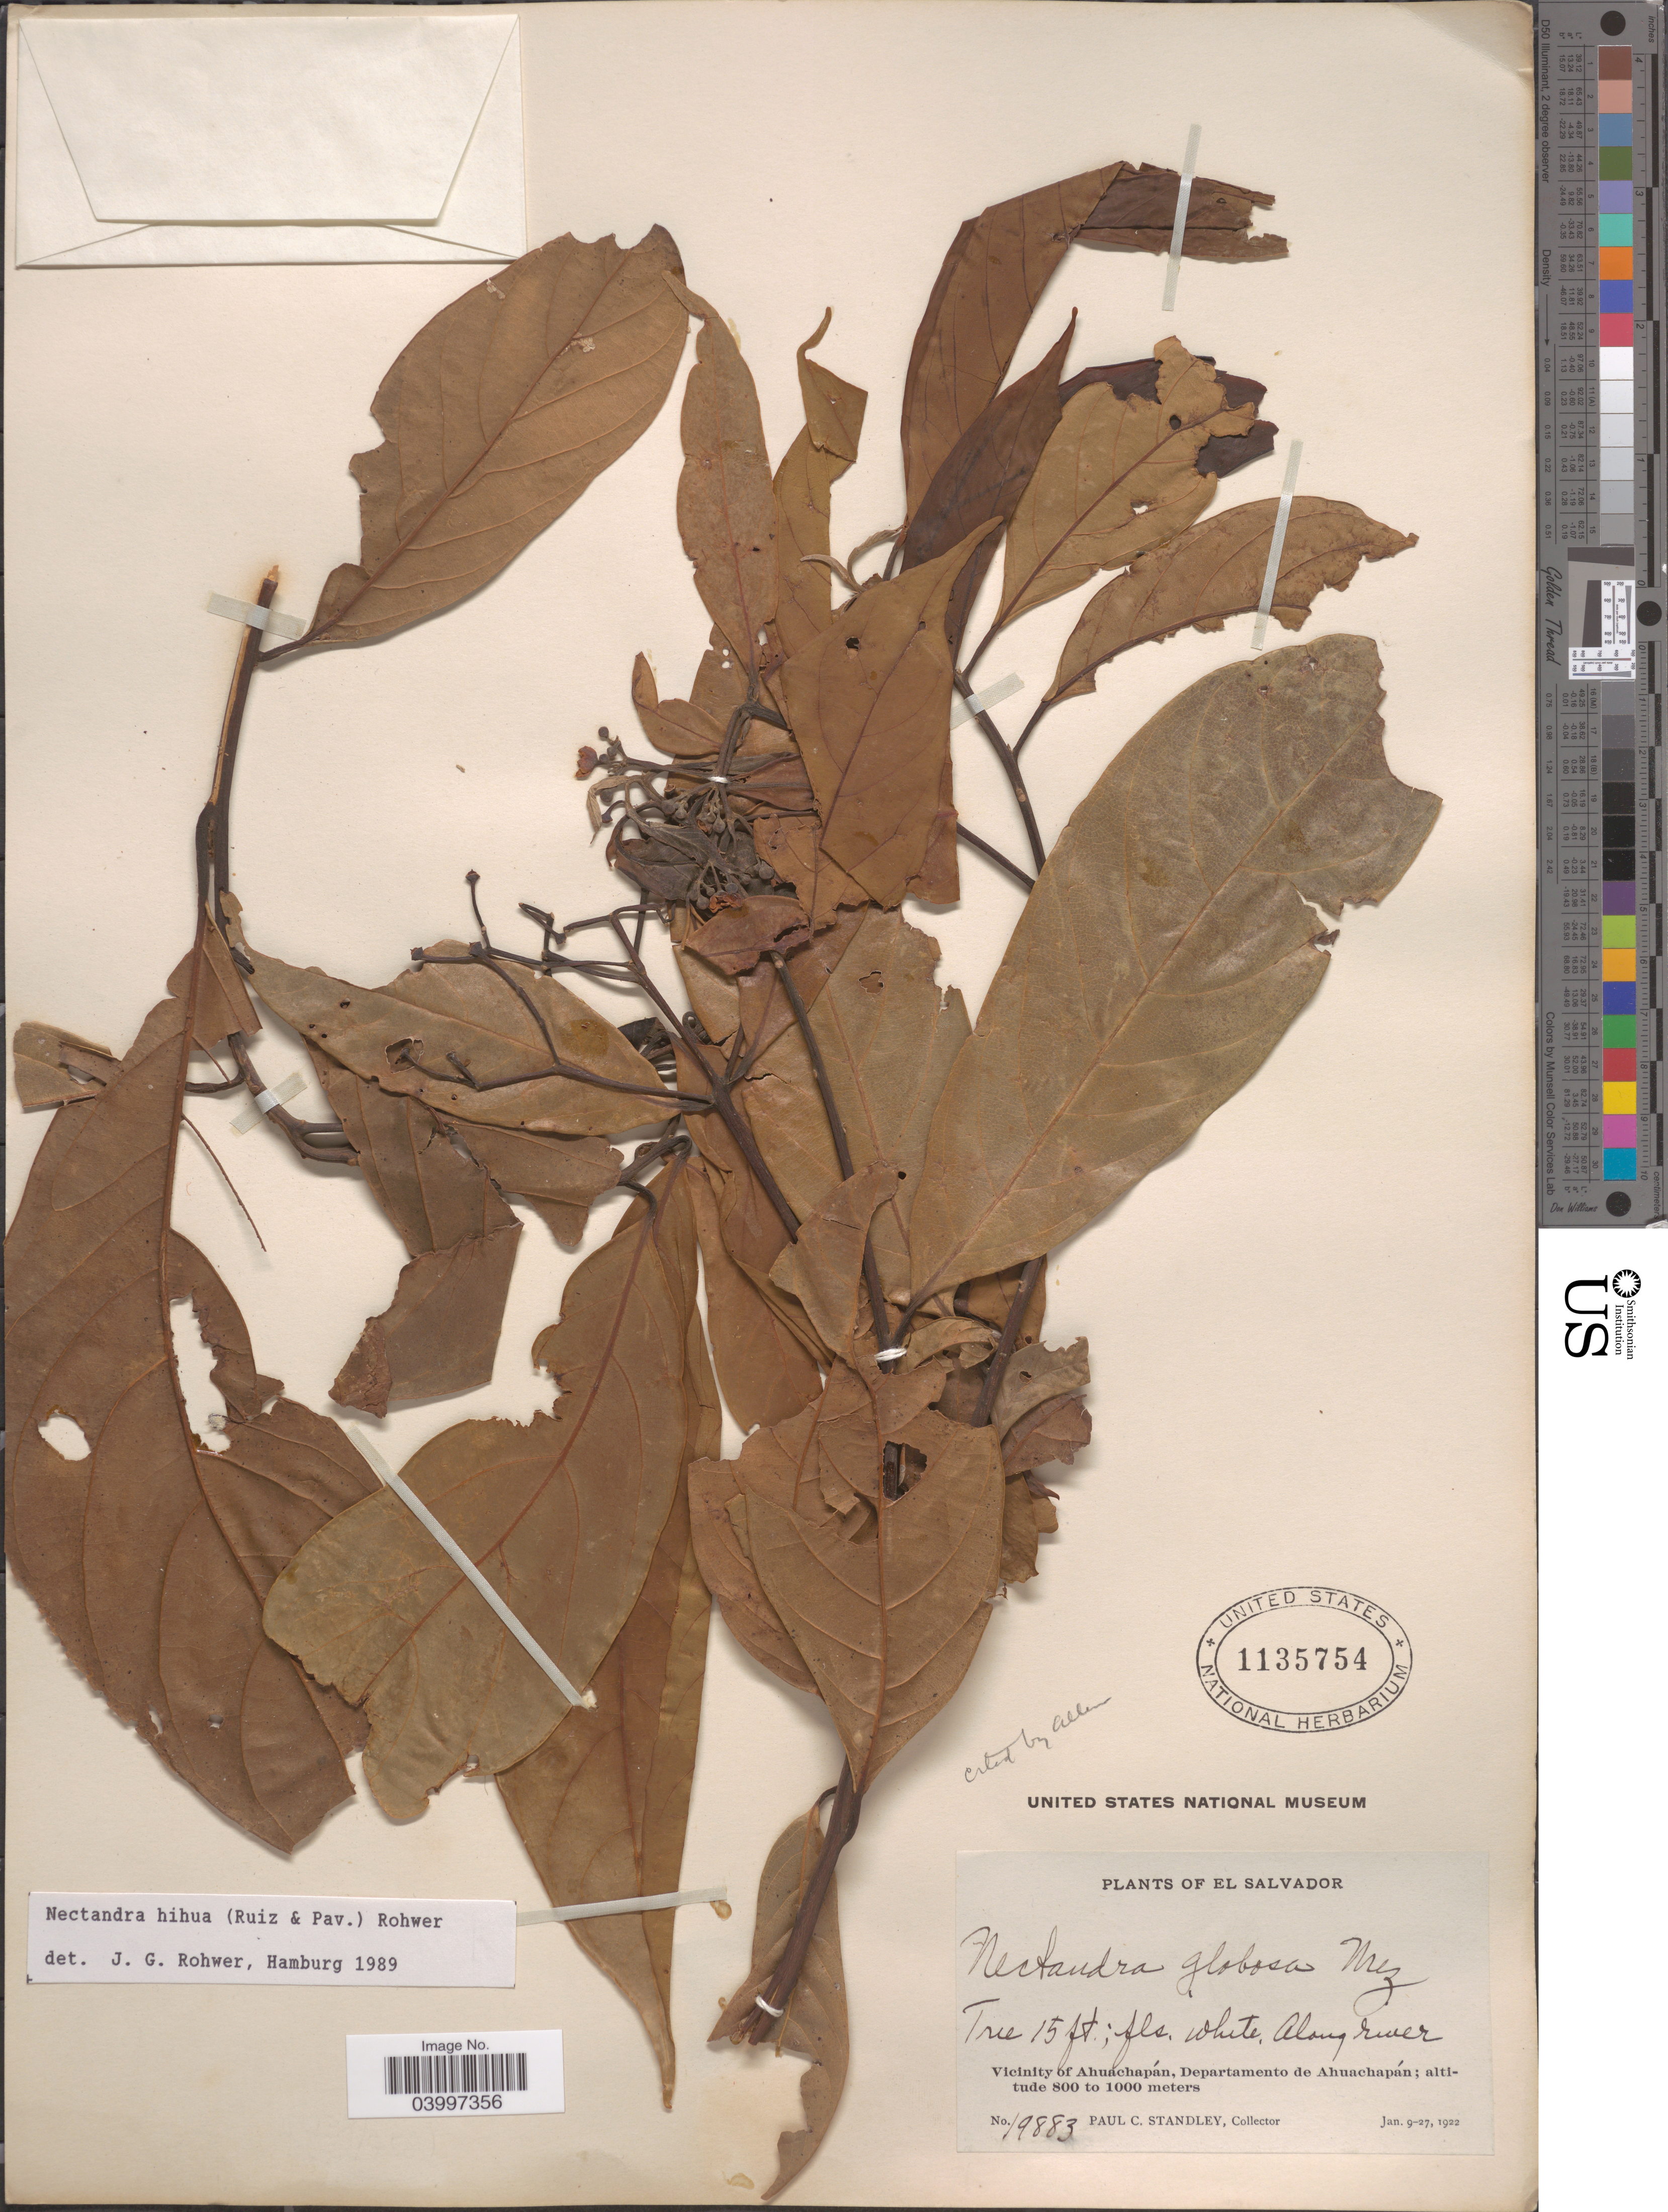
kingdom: Plantae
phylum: Tracheophyta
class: Magnoliopsida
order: Laurales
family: Lauraceae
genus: Nectandra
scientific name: Nectandra hihua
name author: (Ruiz & Pav.) Rohwer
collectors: P. C. Standley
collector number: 19883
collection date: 1922-01-09/1922-01-27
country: El Salvador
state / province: Ahuachapan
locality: Vicinity of Ahuachapán, Departamento de Ahuachapán.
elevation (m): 800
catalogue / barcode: US 1135754